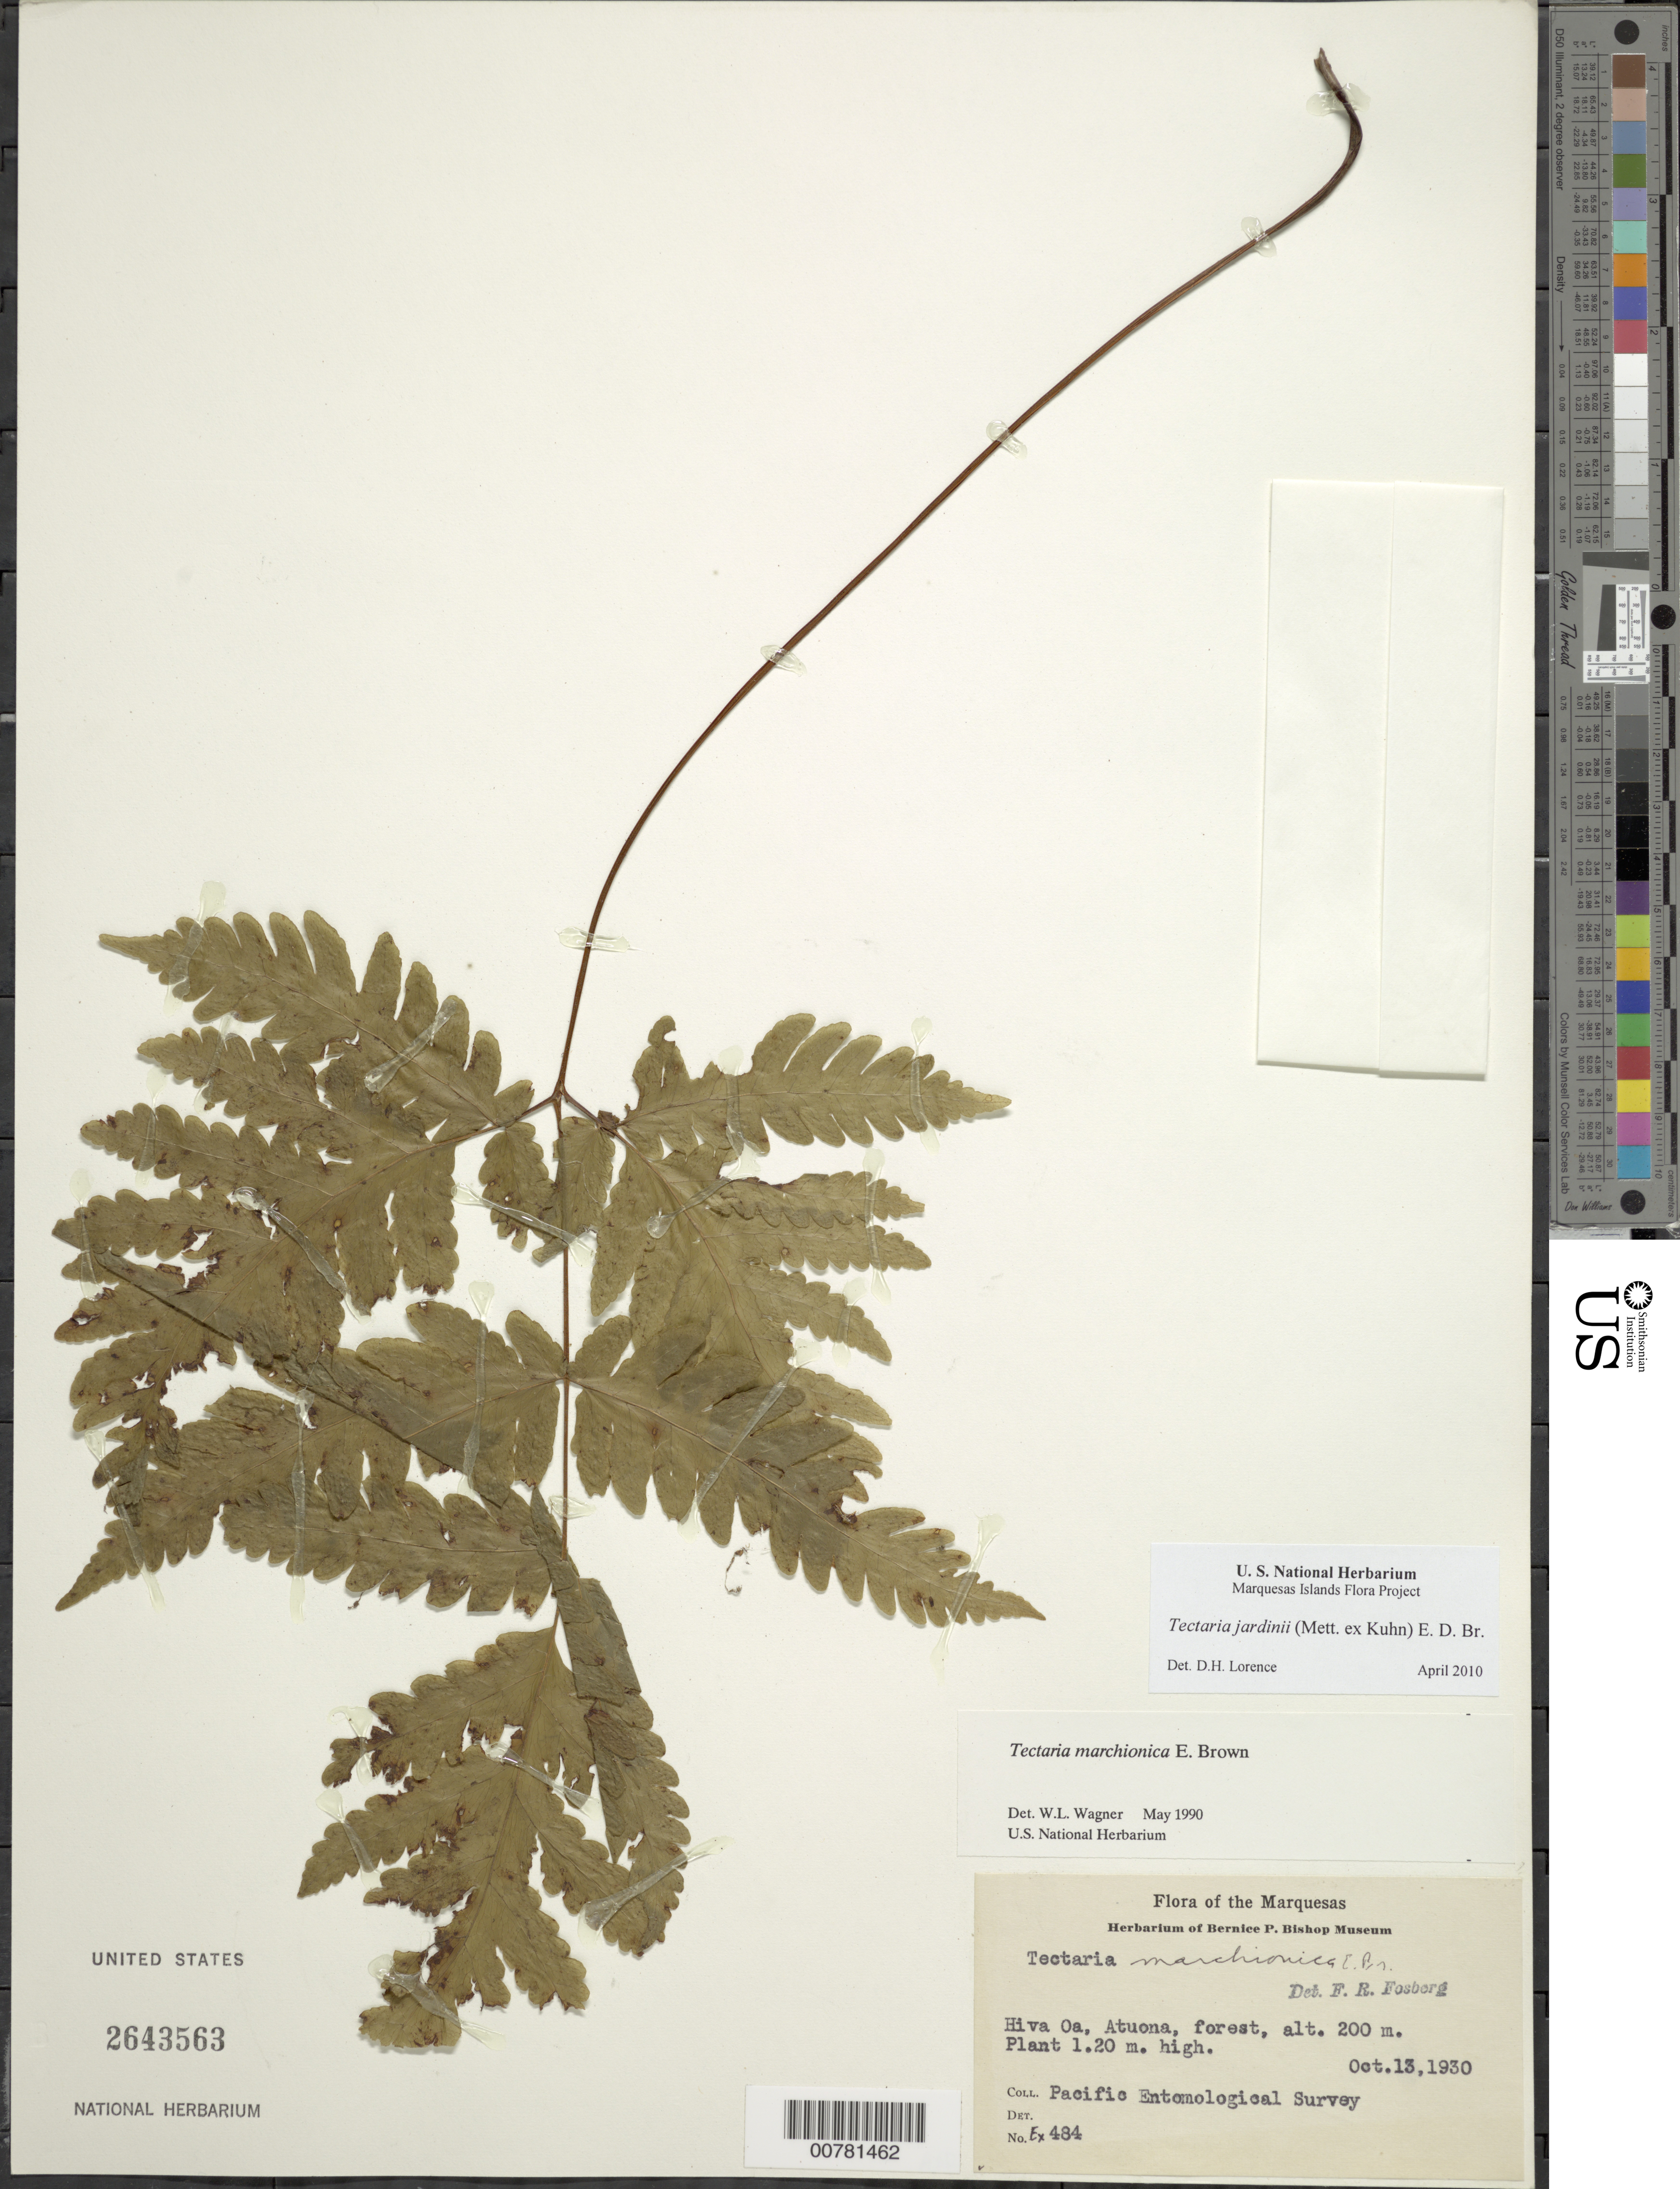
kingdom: Plantae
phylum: Tracheophyta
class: Polypodiopsida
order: Polypodiales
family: Tectariaceae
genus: Tectaria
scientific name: Tectaria jardinii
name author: (Mett. ex Kuhn) E.D. Br.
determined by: Lorence, David H., (PTBG), National Tropical Botanical Garden (UNITED STATES)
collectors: Pacific Entomological Survey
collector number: Ex 484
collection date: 1930-10-13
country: French Polynesia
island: Hiva Oa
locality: Atuona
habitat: Forest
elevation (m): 200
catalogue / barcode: US 2643563